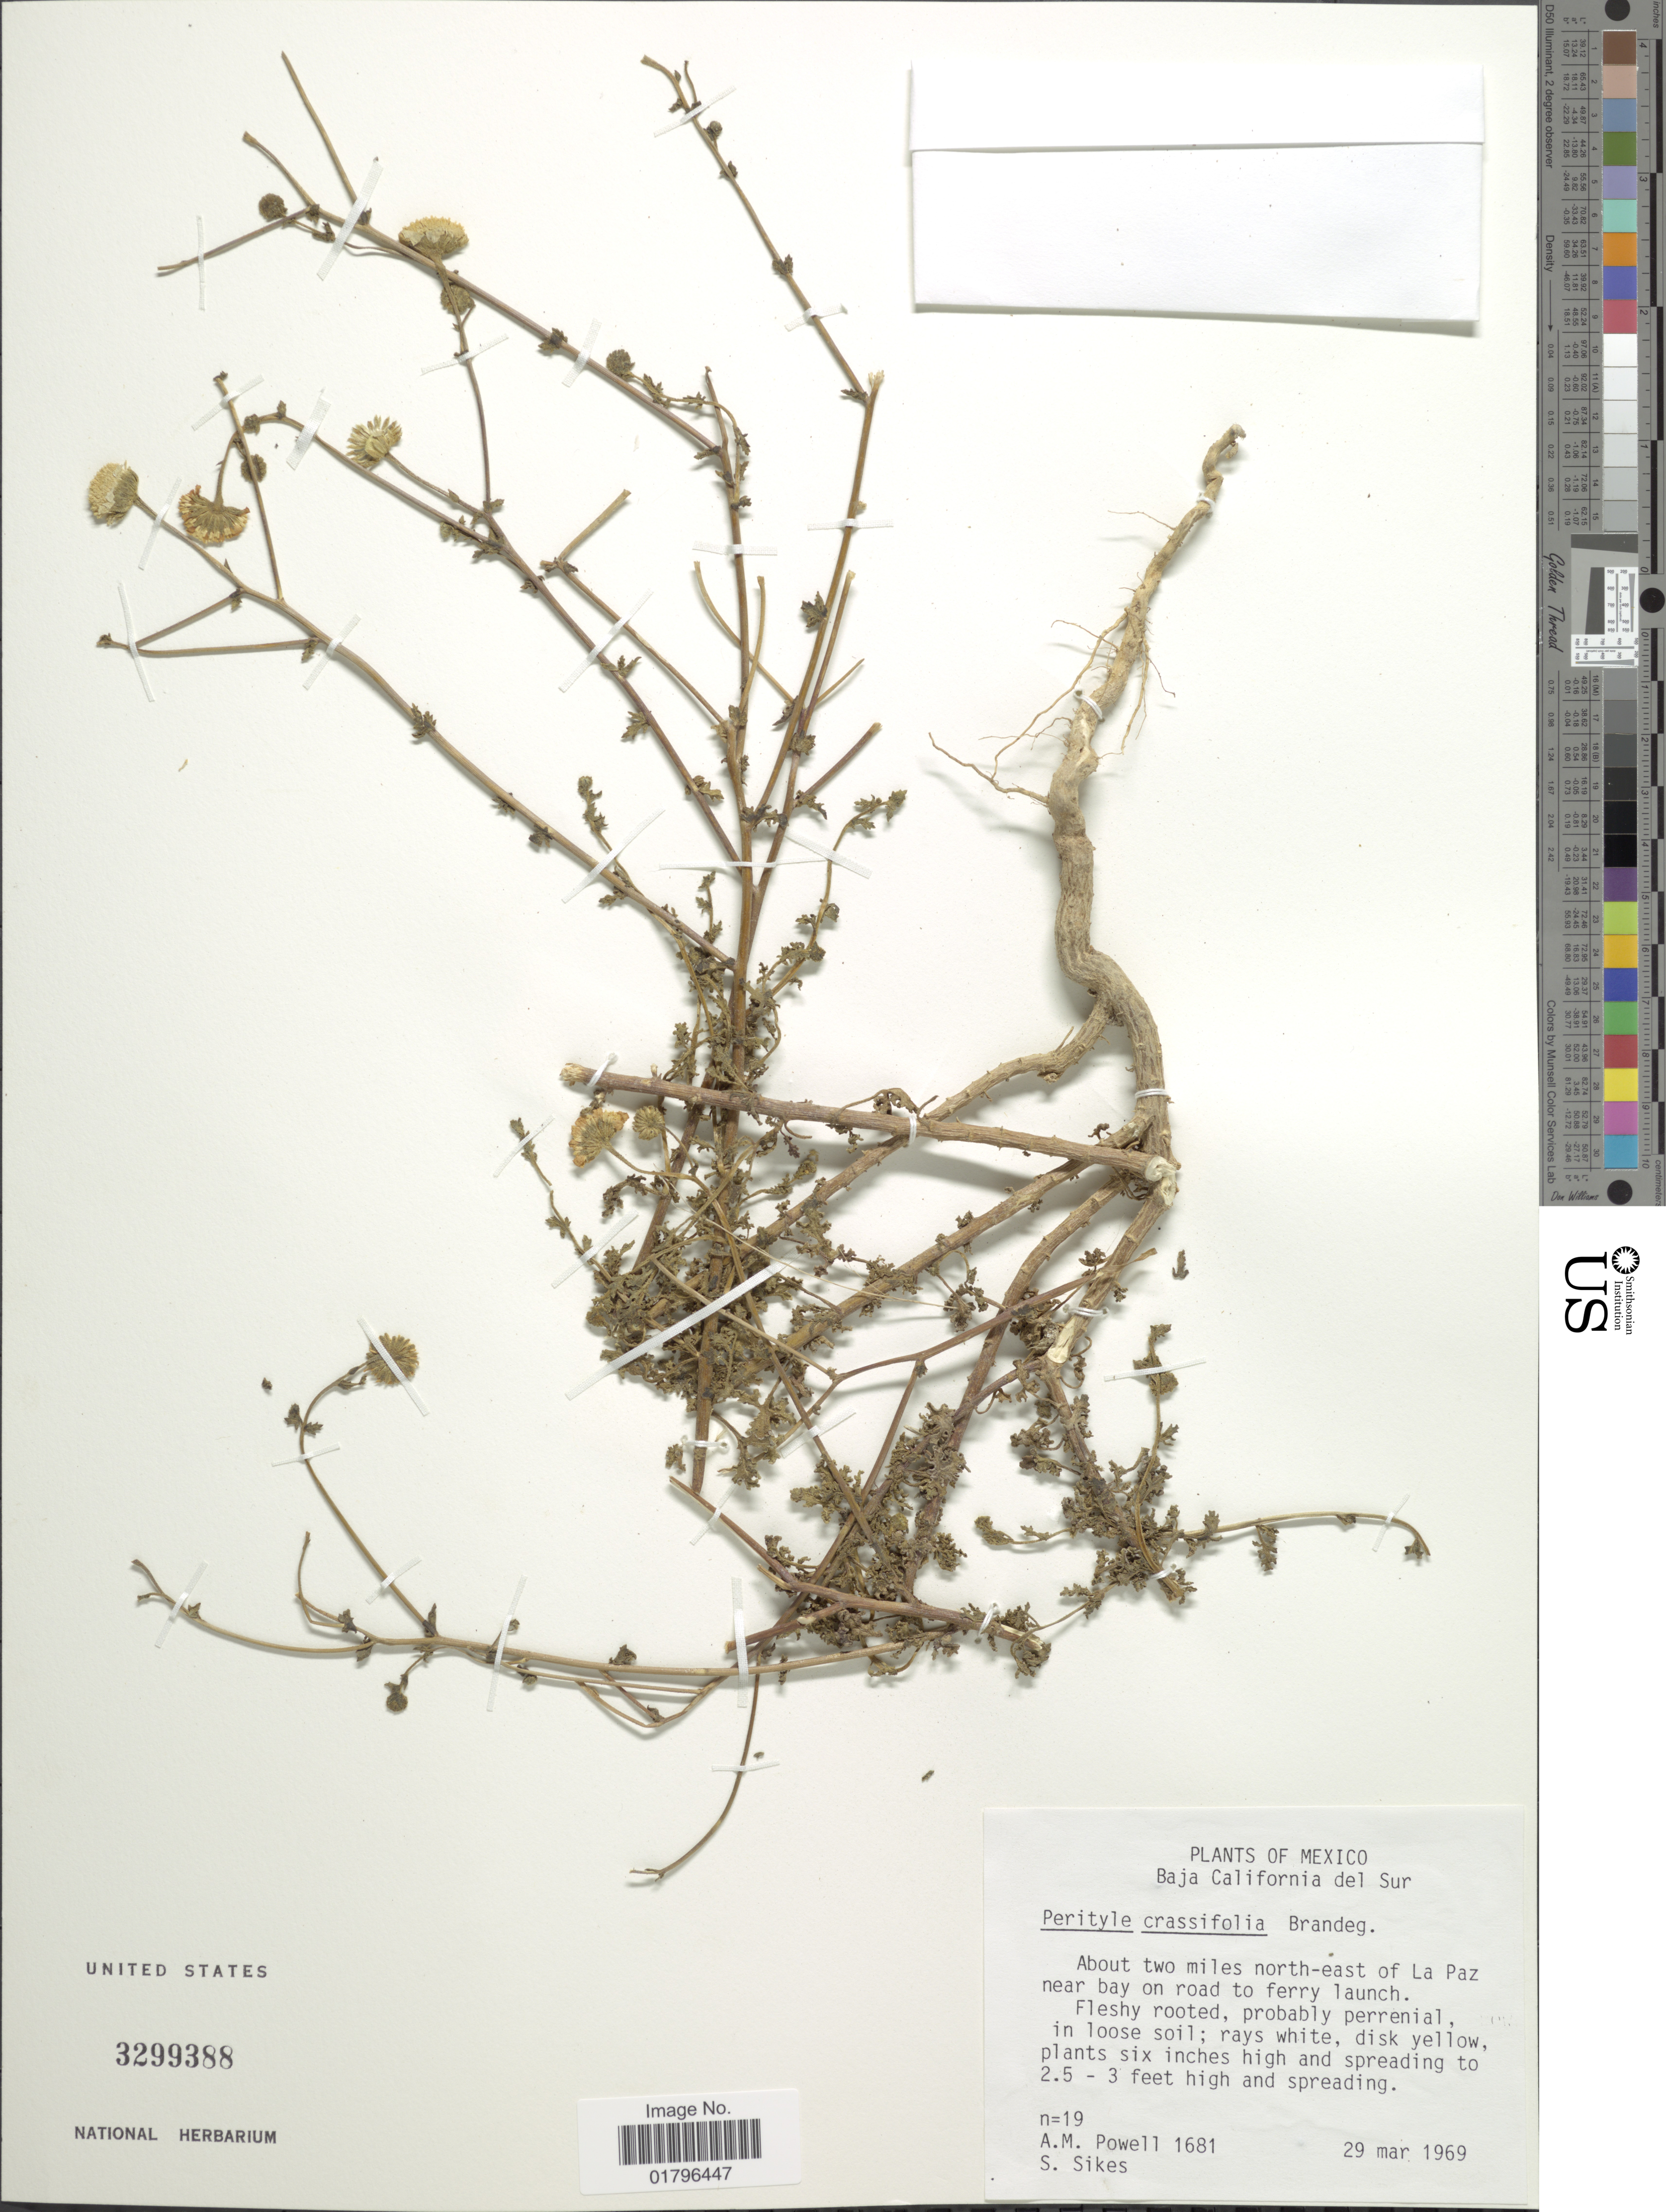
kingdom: Plantae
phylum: Tracheophyta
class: Magnoliopsida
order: Asterales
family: Asteraceae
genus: Perityle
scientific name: Perityle crassifolia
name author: Brandegee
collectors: A. M. Powell & S. Sikes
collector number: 1681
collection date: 1969-03-29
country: Mexico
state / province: Baja California Sur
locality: About two miles north-east of La Paz near Bay on road to ferry launch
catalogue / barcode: US 3299388